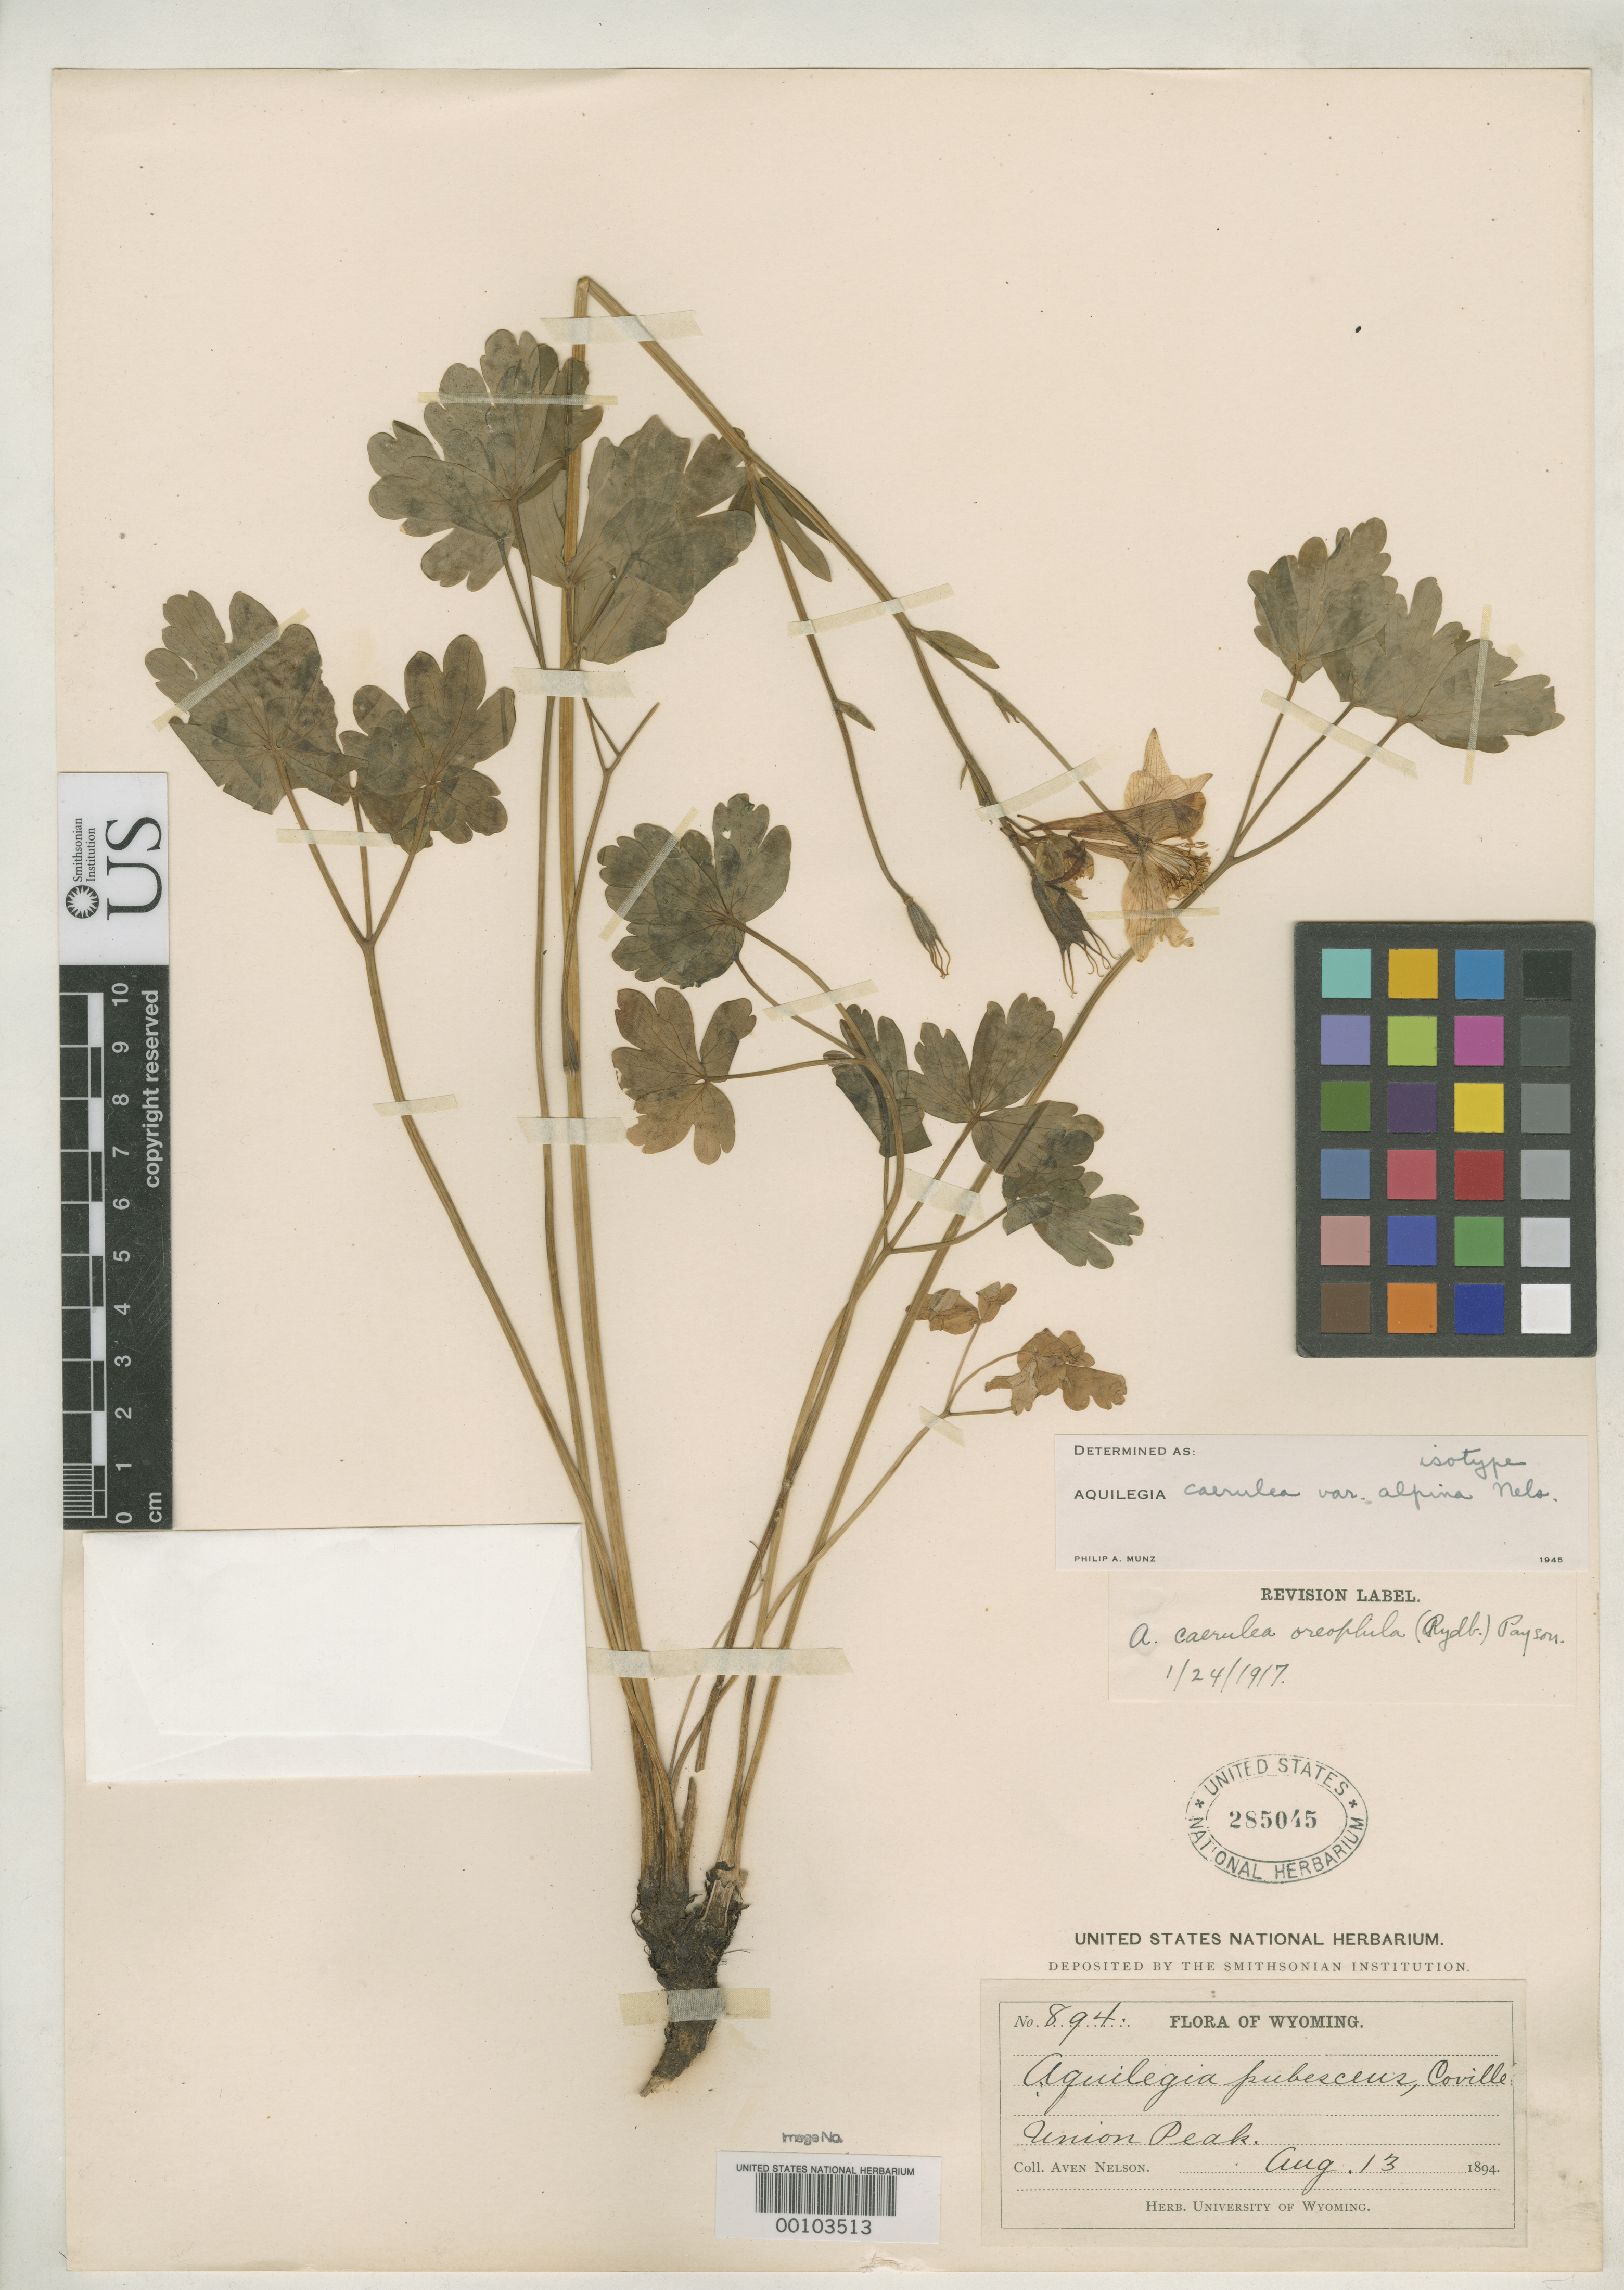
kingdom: Plantae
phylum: Tracheophyta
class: Magnoliopsida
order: Ranunculales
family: Ranunculaceae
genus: Aquilegia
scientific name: Aquilegia caerulea var. alpina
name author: A. Nelson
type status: Isotype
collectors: A. Nelson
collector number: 894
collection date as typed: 13 Aug 1894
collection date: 1894-08-13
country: United States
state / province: Wyoming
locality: Wind River Mountains, Union Peak.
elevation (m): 3200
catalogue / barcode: US 285045